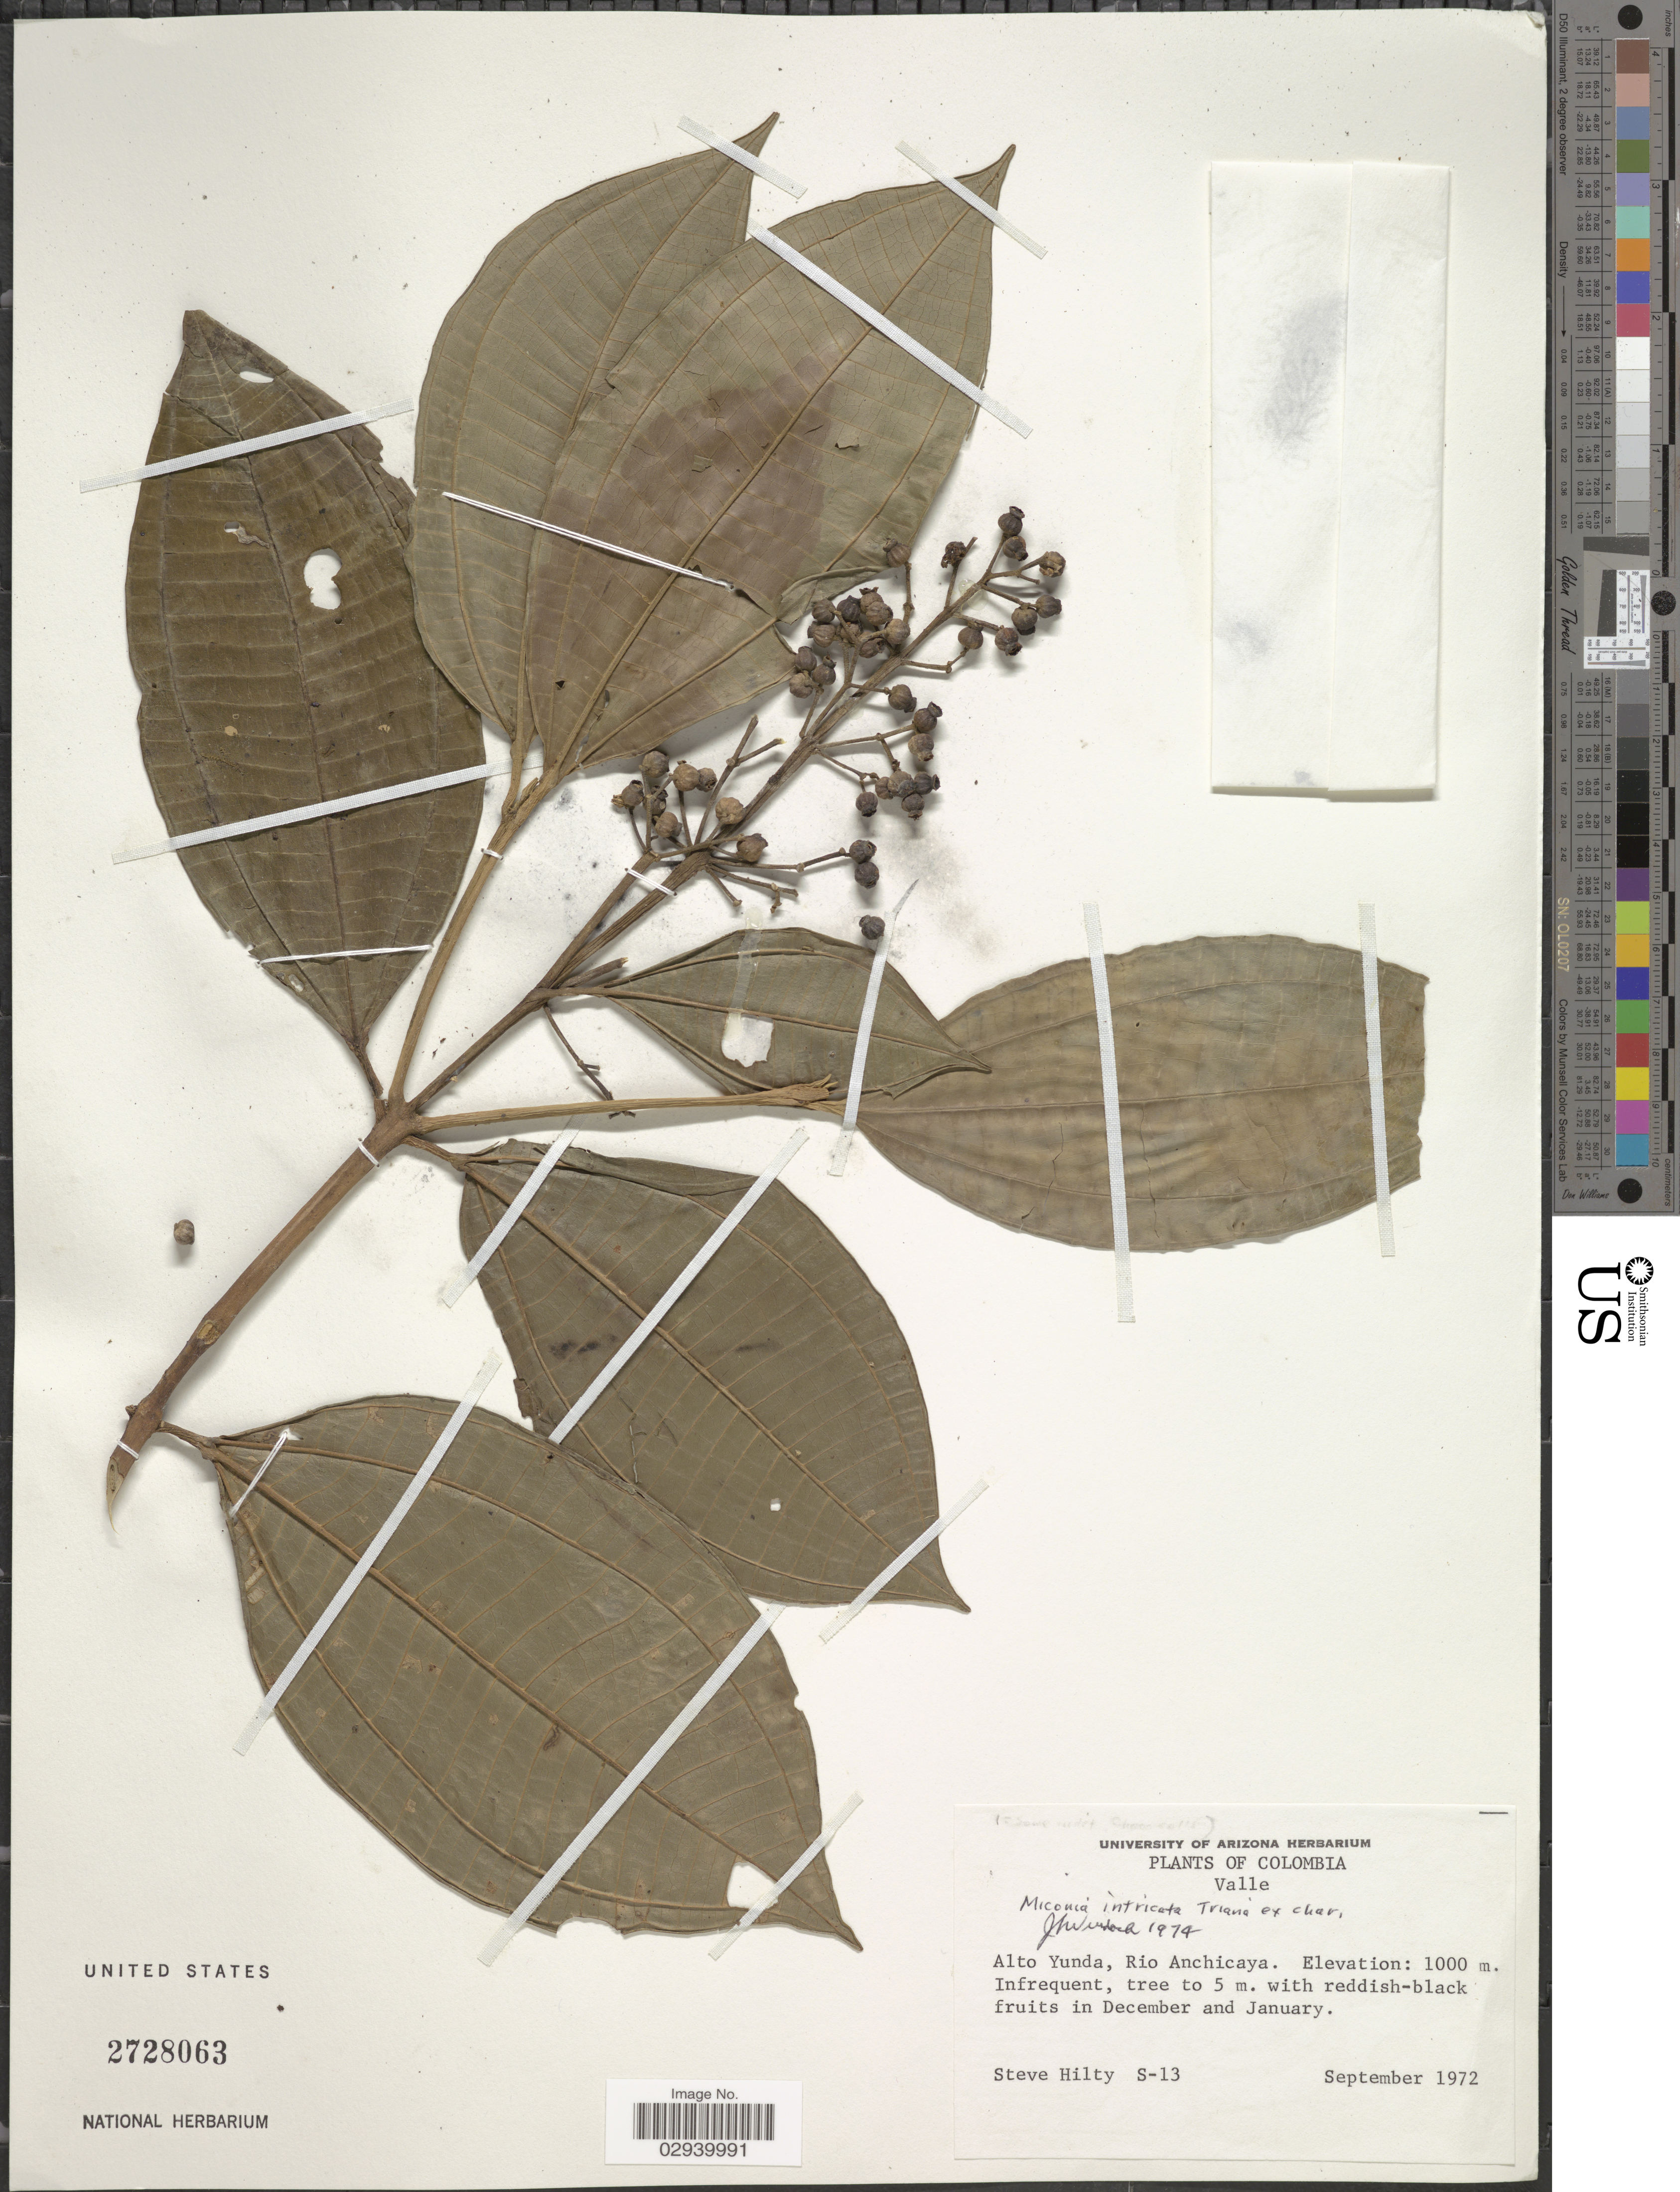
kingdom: Plantae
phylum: Tracheophyta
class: Magnoliopsida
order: Myrtales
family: Melastomataceae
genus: Miconia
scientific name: Miconia intricata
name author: Triana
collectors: S. Hilty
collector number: S-13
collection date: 1972-09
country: Colombia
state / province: Valle del Cauca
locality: Alto Yunda, Rio Anchicaya.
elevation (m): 1000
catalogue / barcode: US 2728063